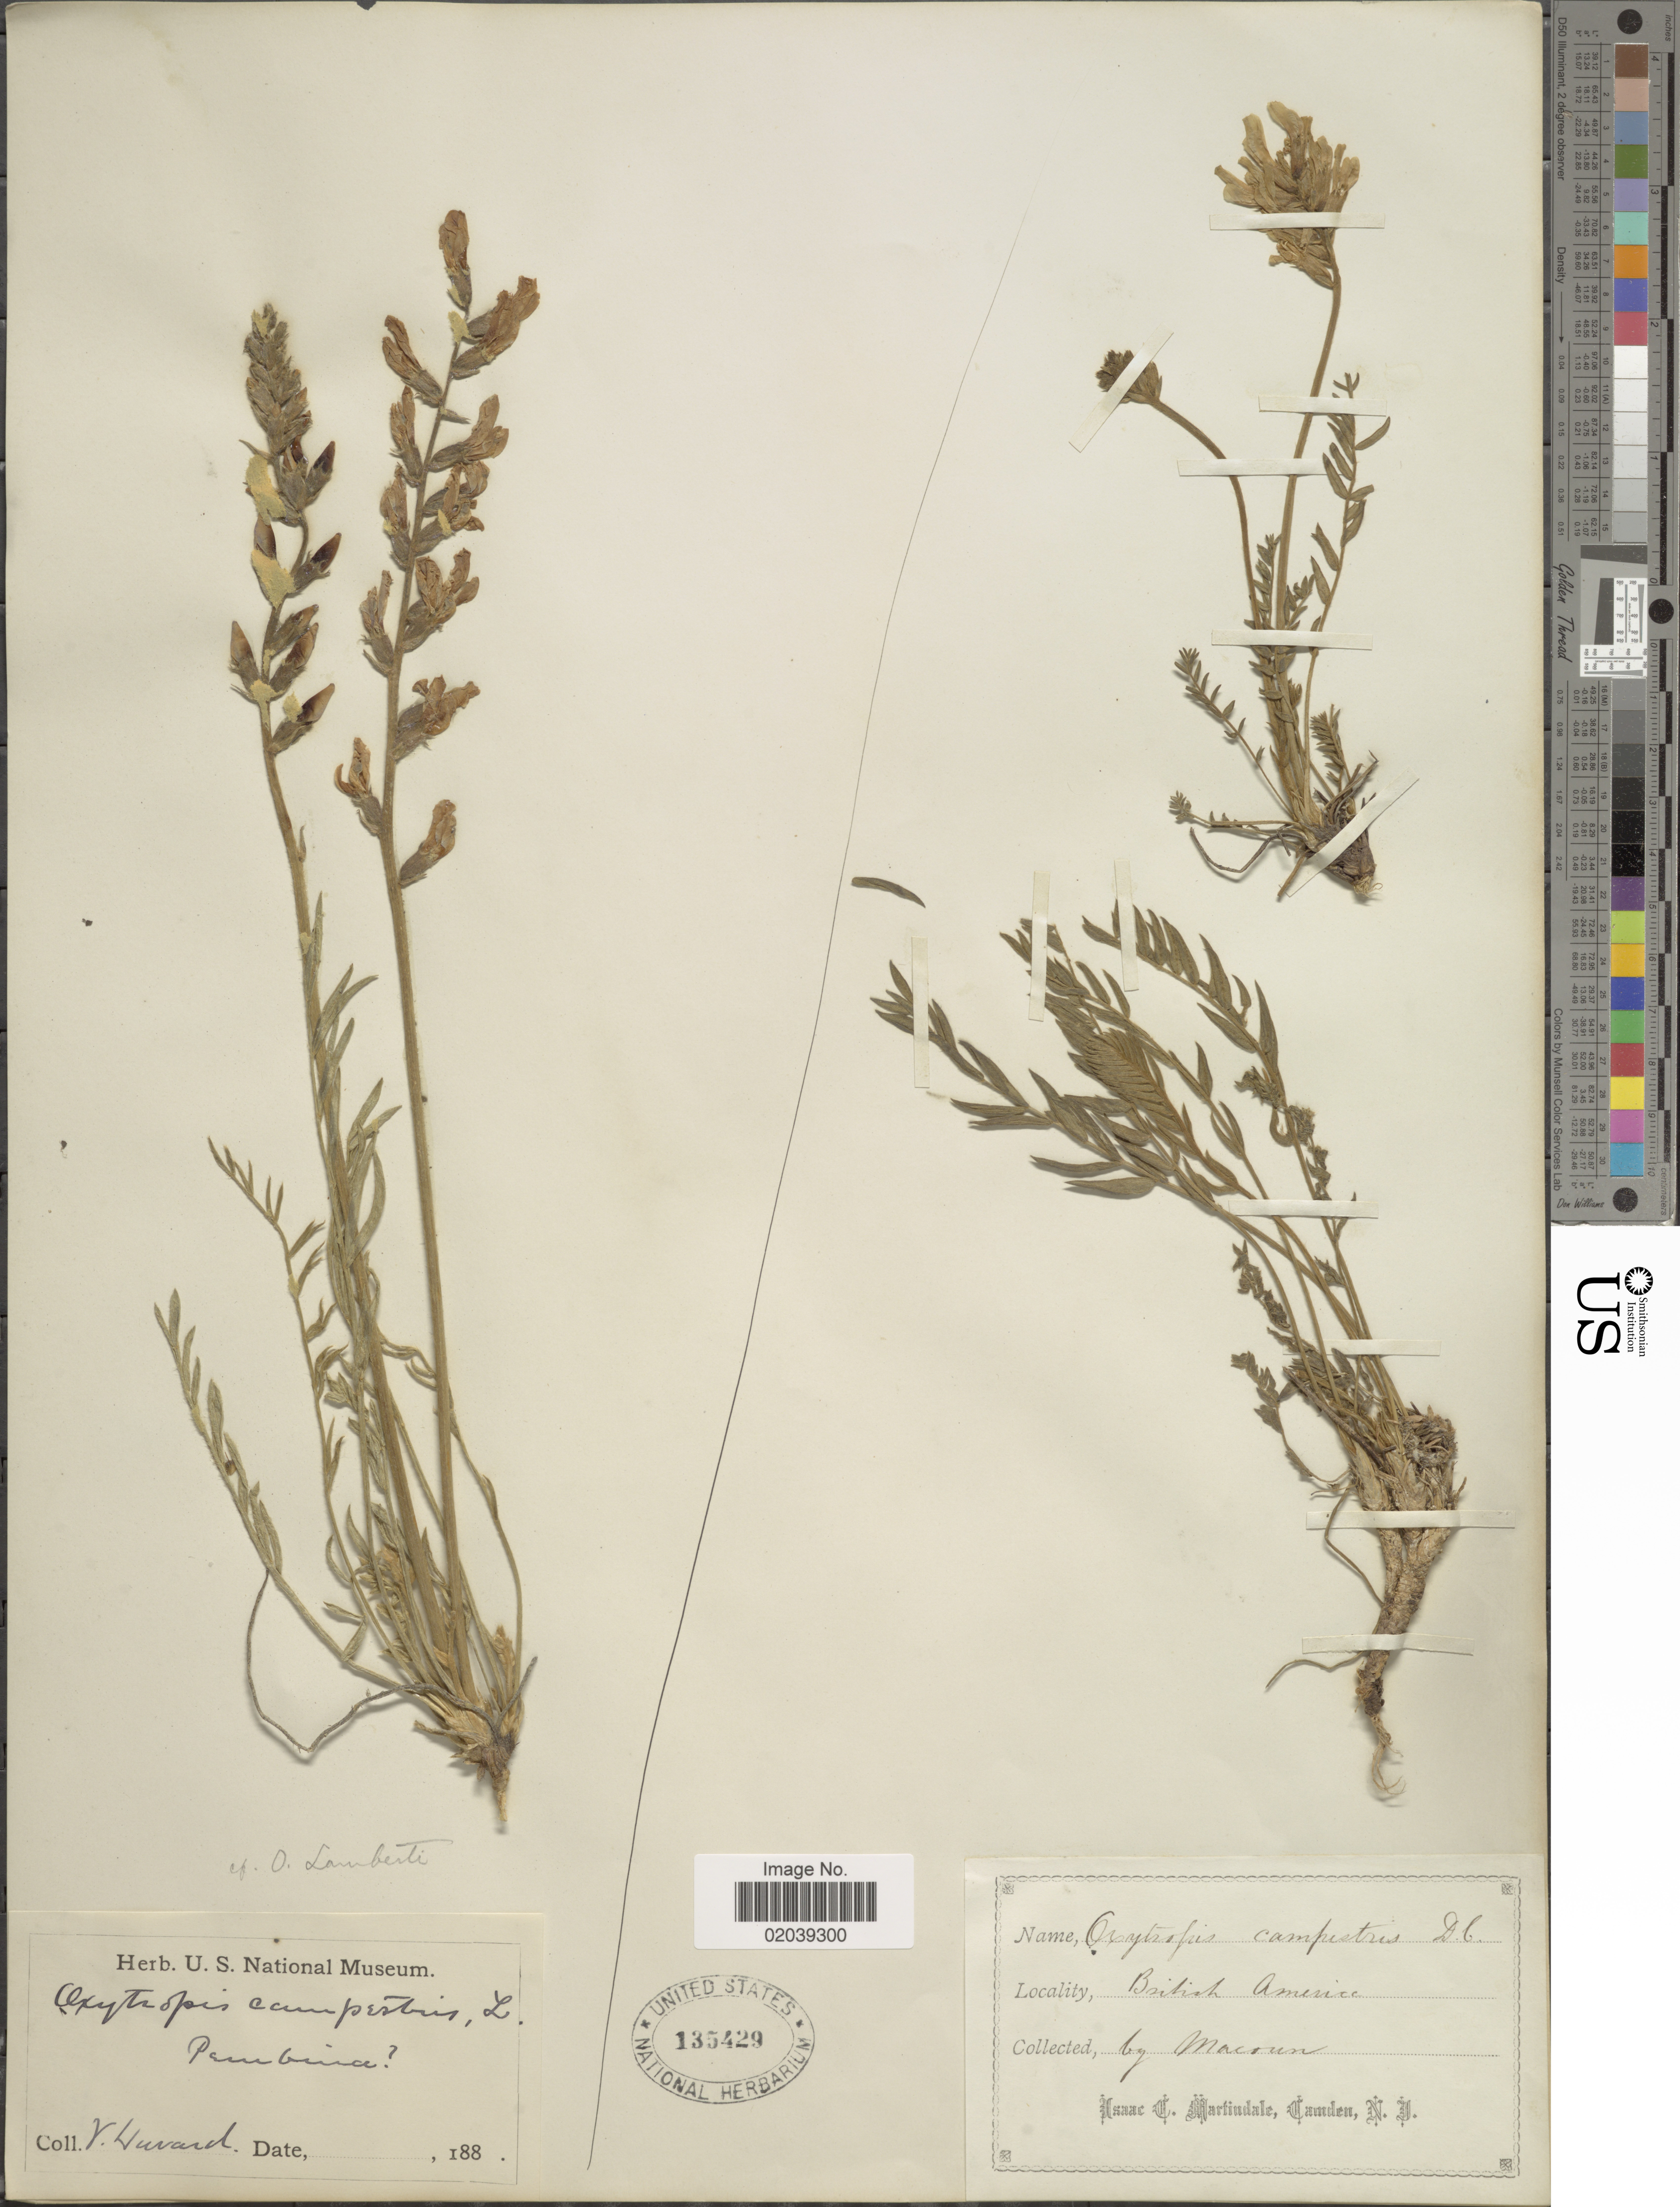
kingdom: Plantae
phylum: Tracheophyta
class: Magnoliopsida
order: Fabales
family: Fabaceae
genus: Oxytropis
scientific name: Oxytropis campestris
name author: (L.) DC.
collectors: V. Harvard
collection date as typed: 188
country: United States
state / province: North Dakota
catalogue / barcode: US 135429